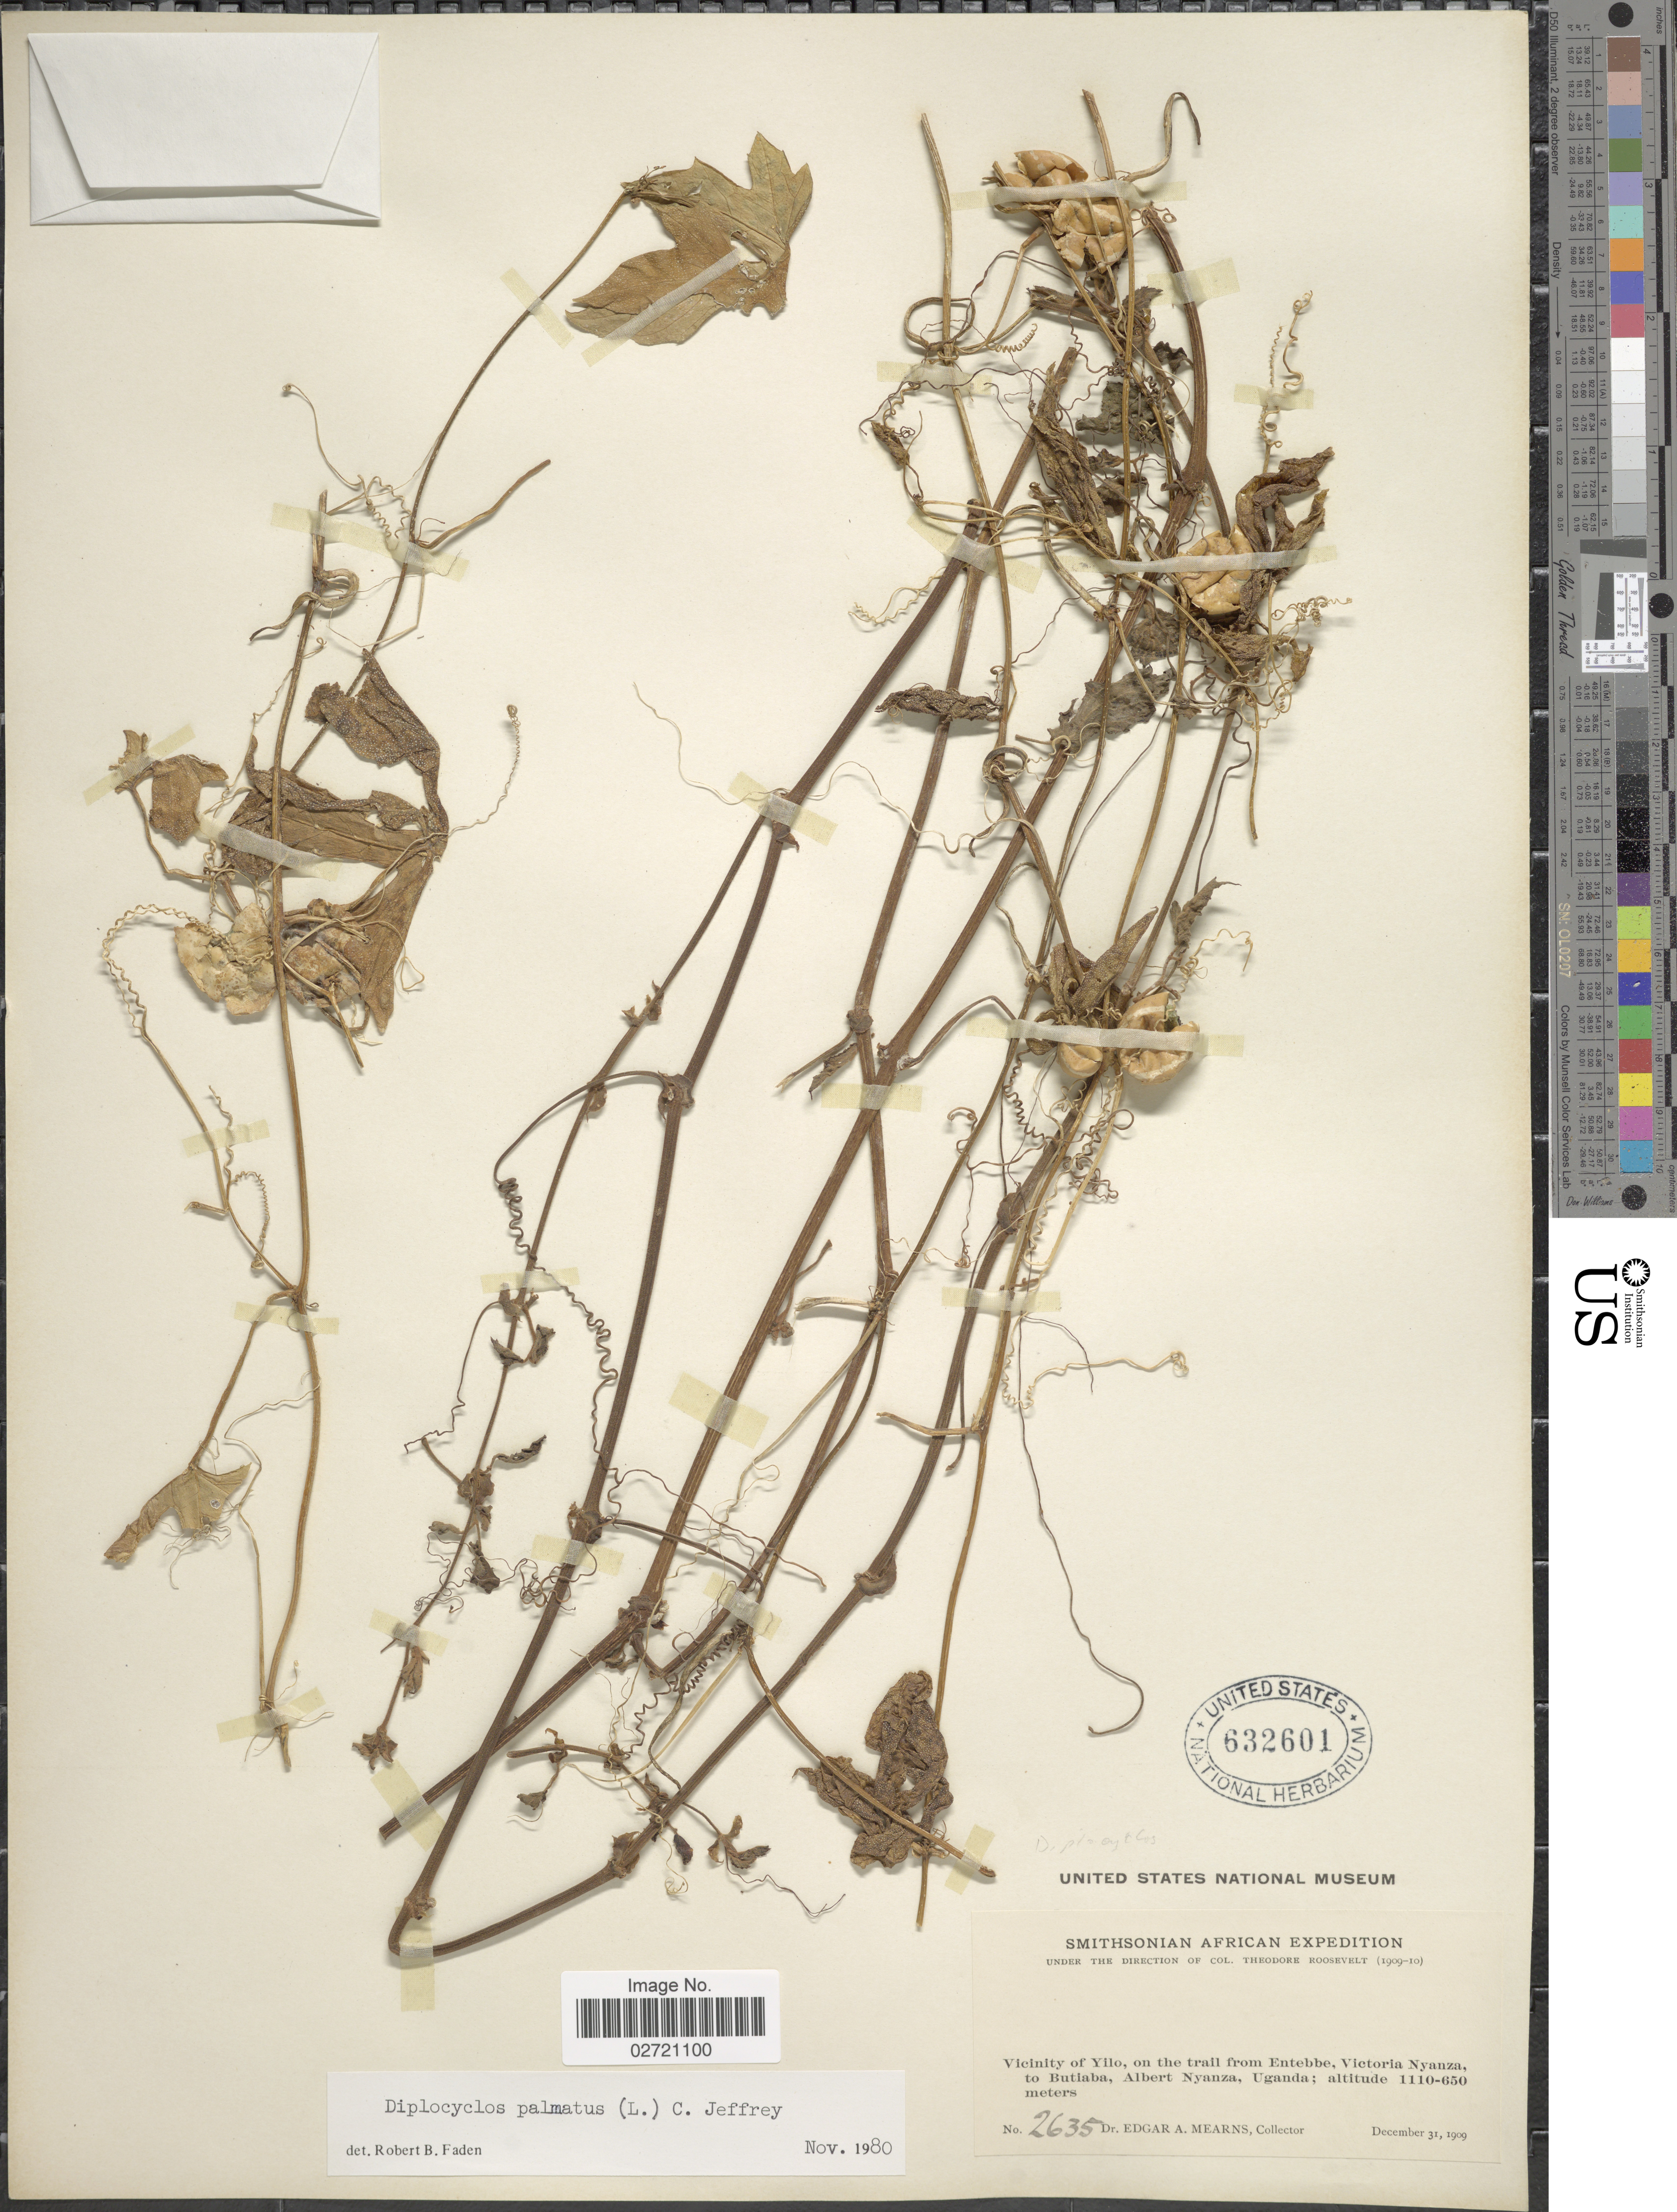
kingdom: Plantae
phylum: Tracheophyta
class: Magnoliopsida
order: Cucurbitales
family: Cucurbitaceae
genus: Diplocyclos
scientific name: Diplocyclos palmatus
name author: (L.) C. Jeffrey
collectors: E. A. Mearns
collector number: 2635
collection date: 1909-12-31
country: Uganda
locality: Vicinity of Yilo, on the trail from Entebbe, Victoria Nyanza, to Butiaba, Albert Nyanza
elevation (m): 650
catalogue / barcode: US 632601